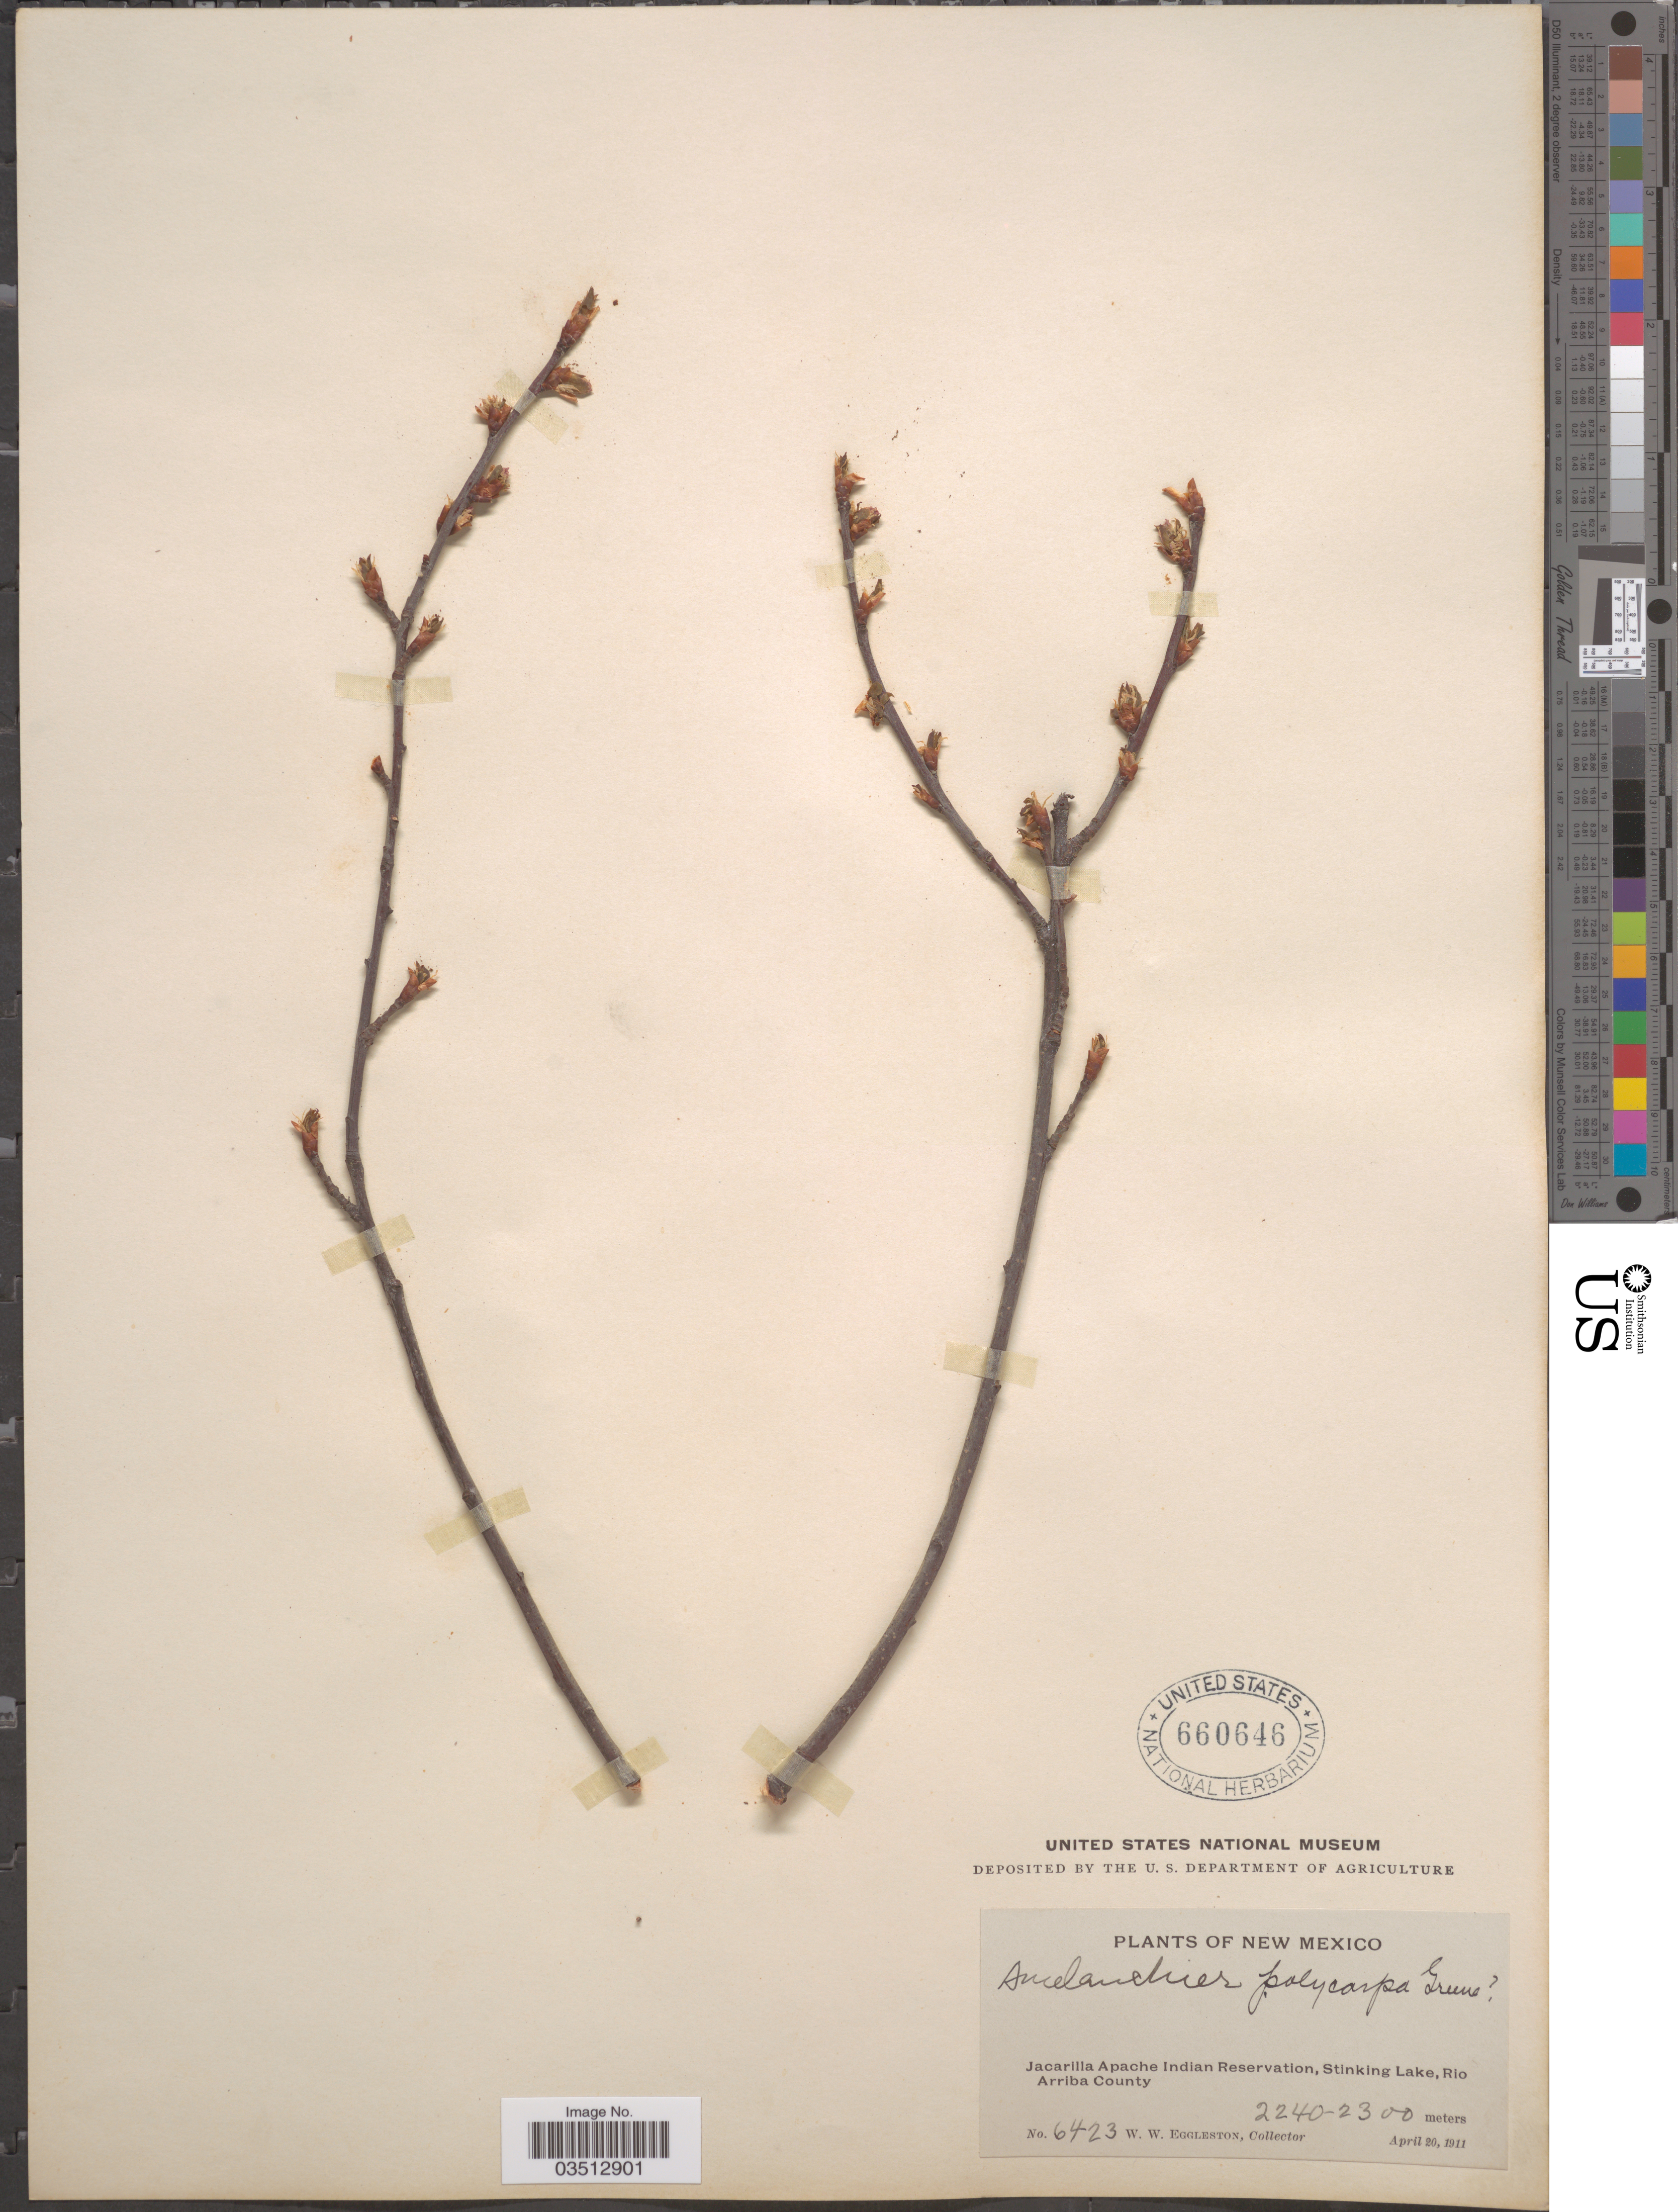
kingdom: Plantae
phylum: Tracheophyta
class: Magnoliopsida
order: Rosales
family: Rosaceae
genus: Amelanchier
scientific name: Amelanchier sp.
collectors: W. W. Eggleston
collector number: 6423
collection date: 1911-04-20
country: United States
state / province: New Mexico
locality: Jacarilla Apache Indian Reservation, Stinking Lake, Rio Arriba County.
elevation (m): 2240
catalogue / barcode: US 660646